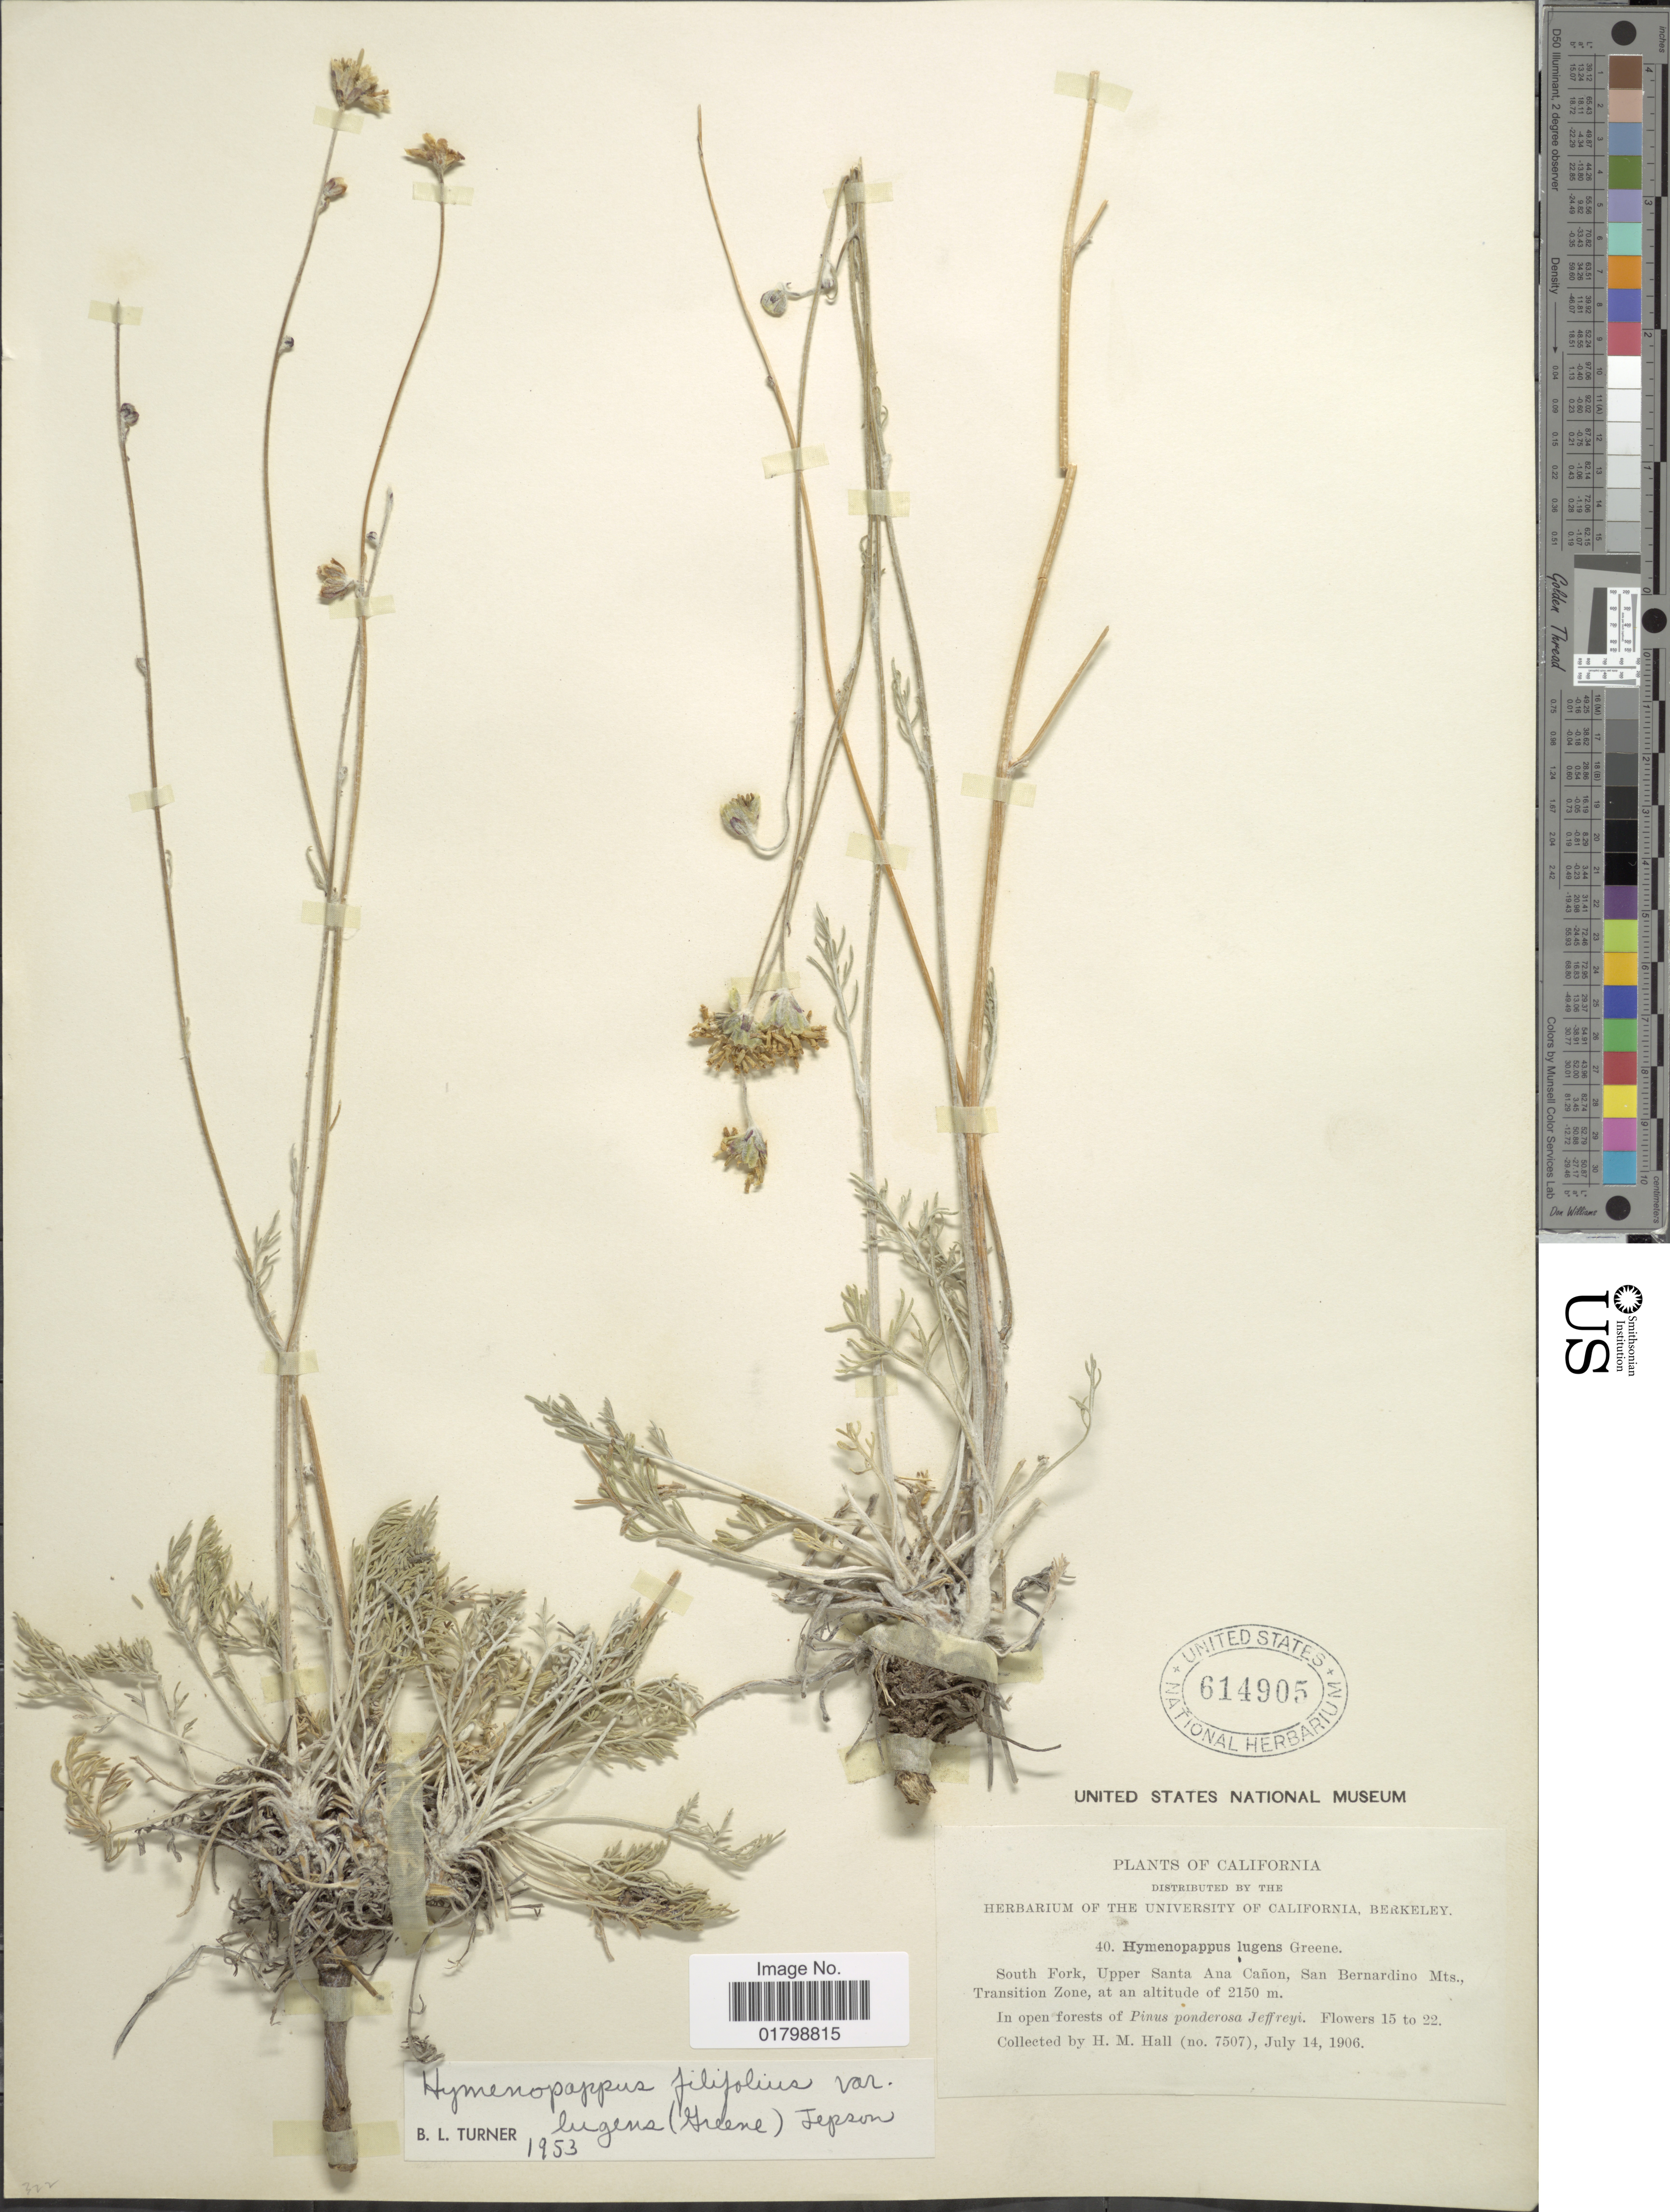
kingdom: Plantae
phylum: Tracheophyta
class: Magnoliopsida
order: Asterales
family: Asteraceae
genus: Hymenopappus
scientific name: Hymenopappus filifolius var. lugens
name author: (Greene) Jeps.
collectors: H. M. Hall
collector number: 7507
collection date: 1906-07-14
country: United States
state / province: California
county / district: San Bernardino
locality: South Fork, Upper Santa Ana Canon, San Bernardino Mts., Transition Zone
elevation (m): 2150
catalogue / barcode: US 614905